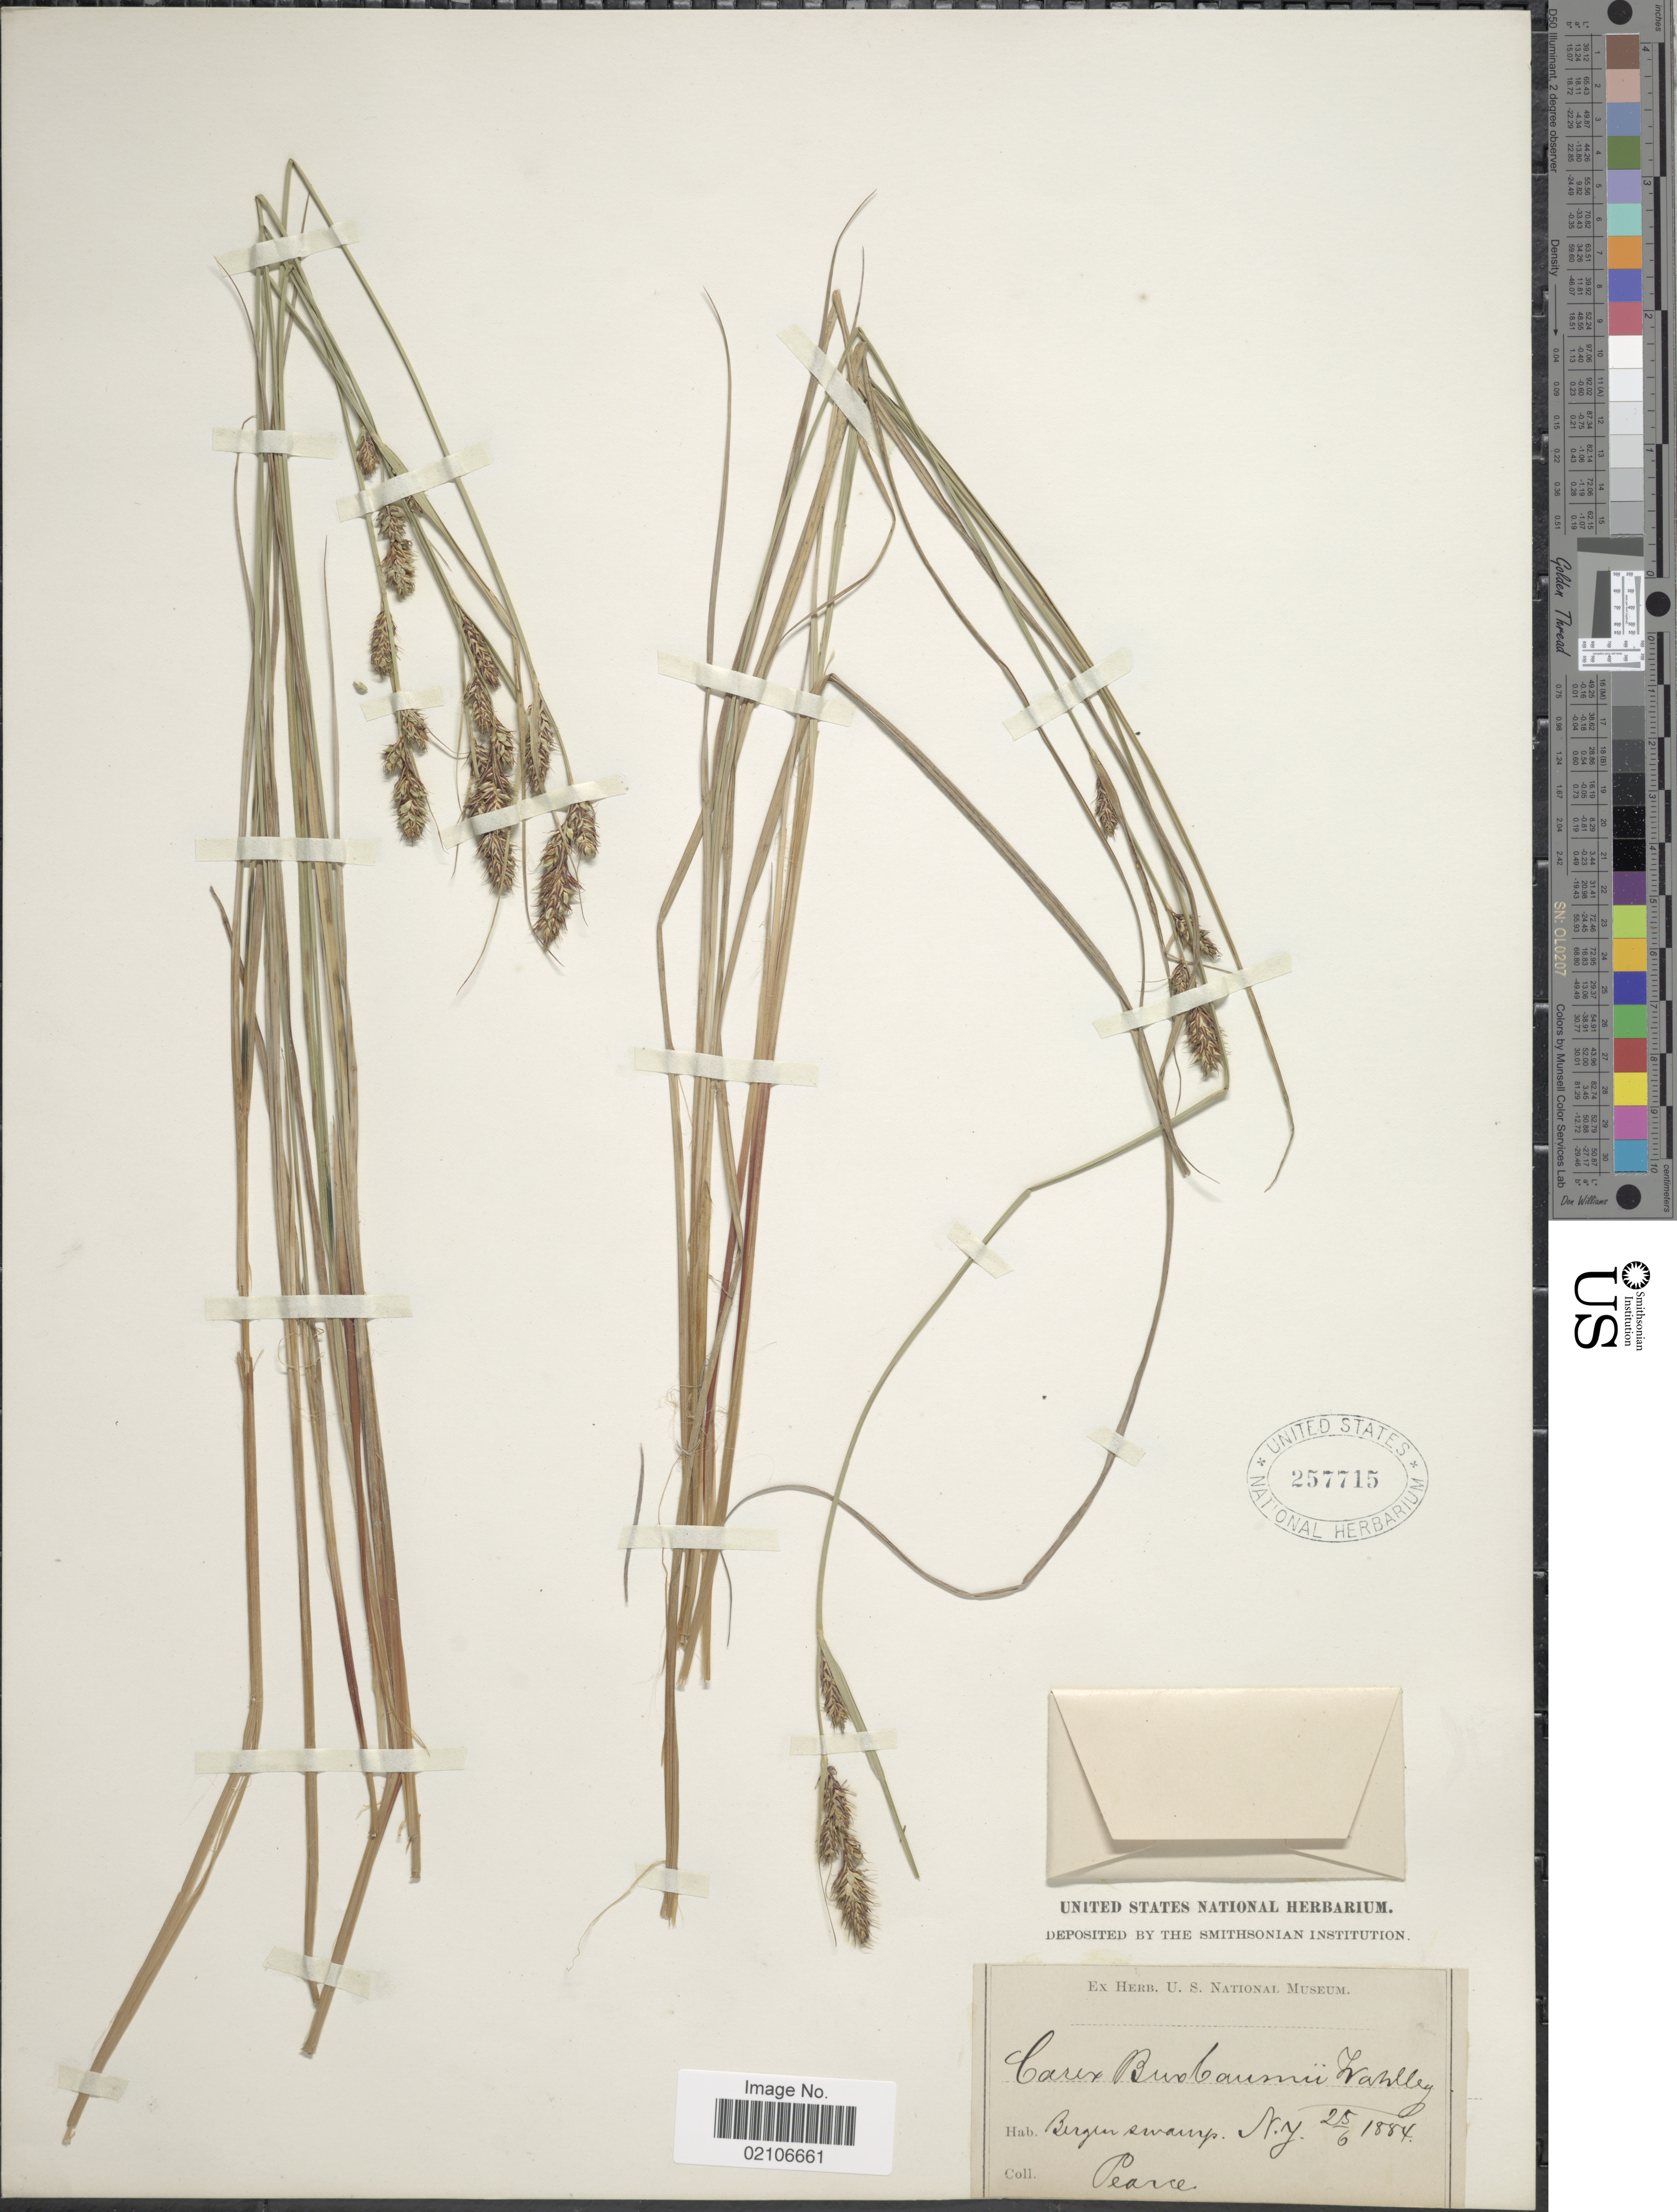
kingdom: Plantae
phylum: Tracheophyta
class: Liliopsida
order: Poales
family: Cyperaceae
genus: Carex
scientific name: Carex buxbaumii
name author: Wahlenb.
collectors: -. Pearce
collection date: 1884-06-25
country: United States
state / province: New York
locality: Bergen swamp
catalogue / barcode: US 257715